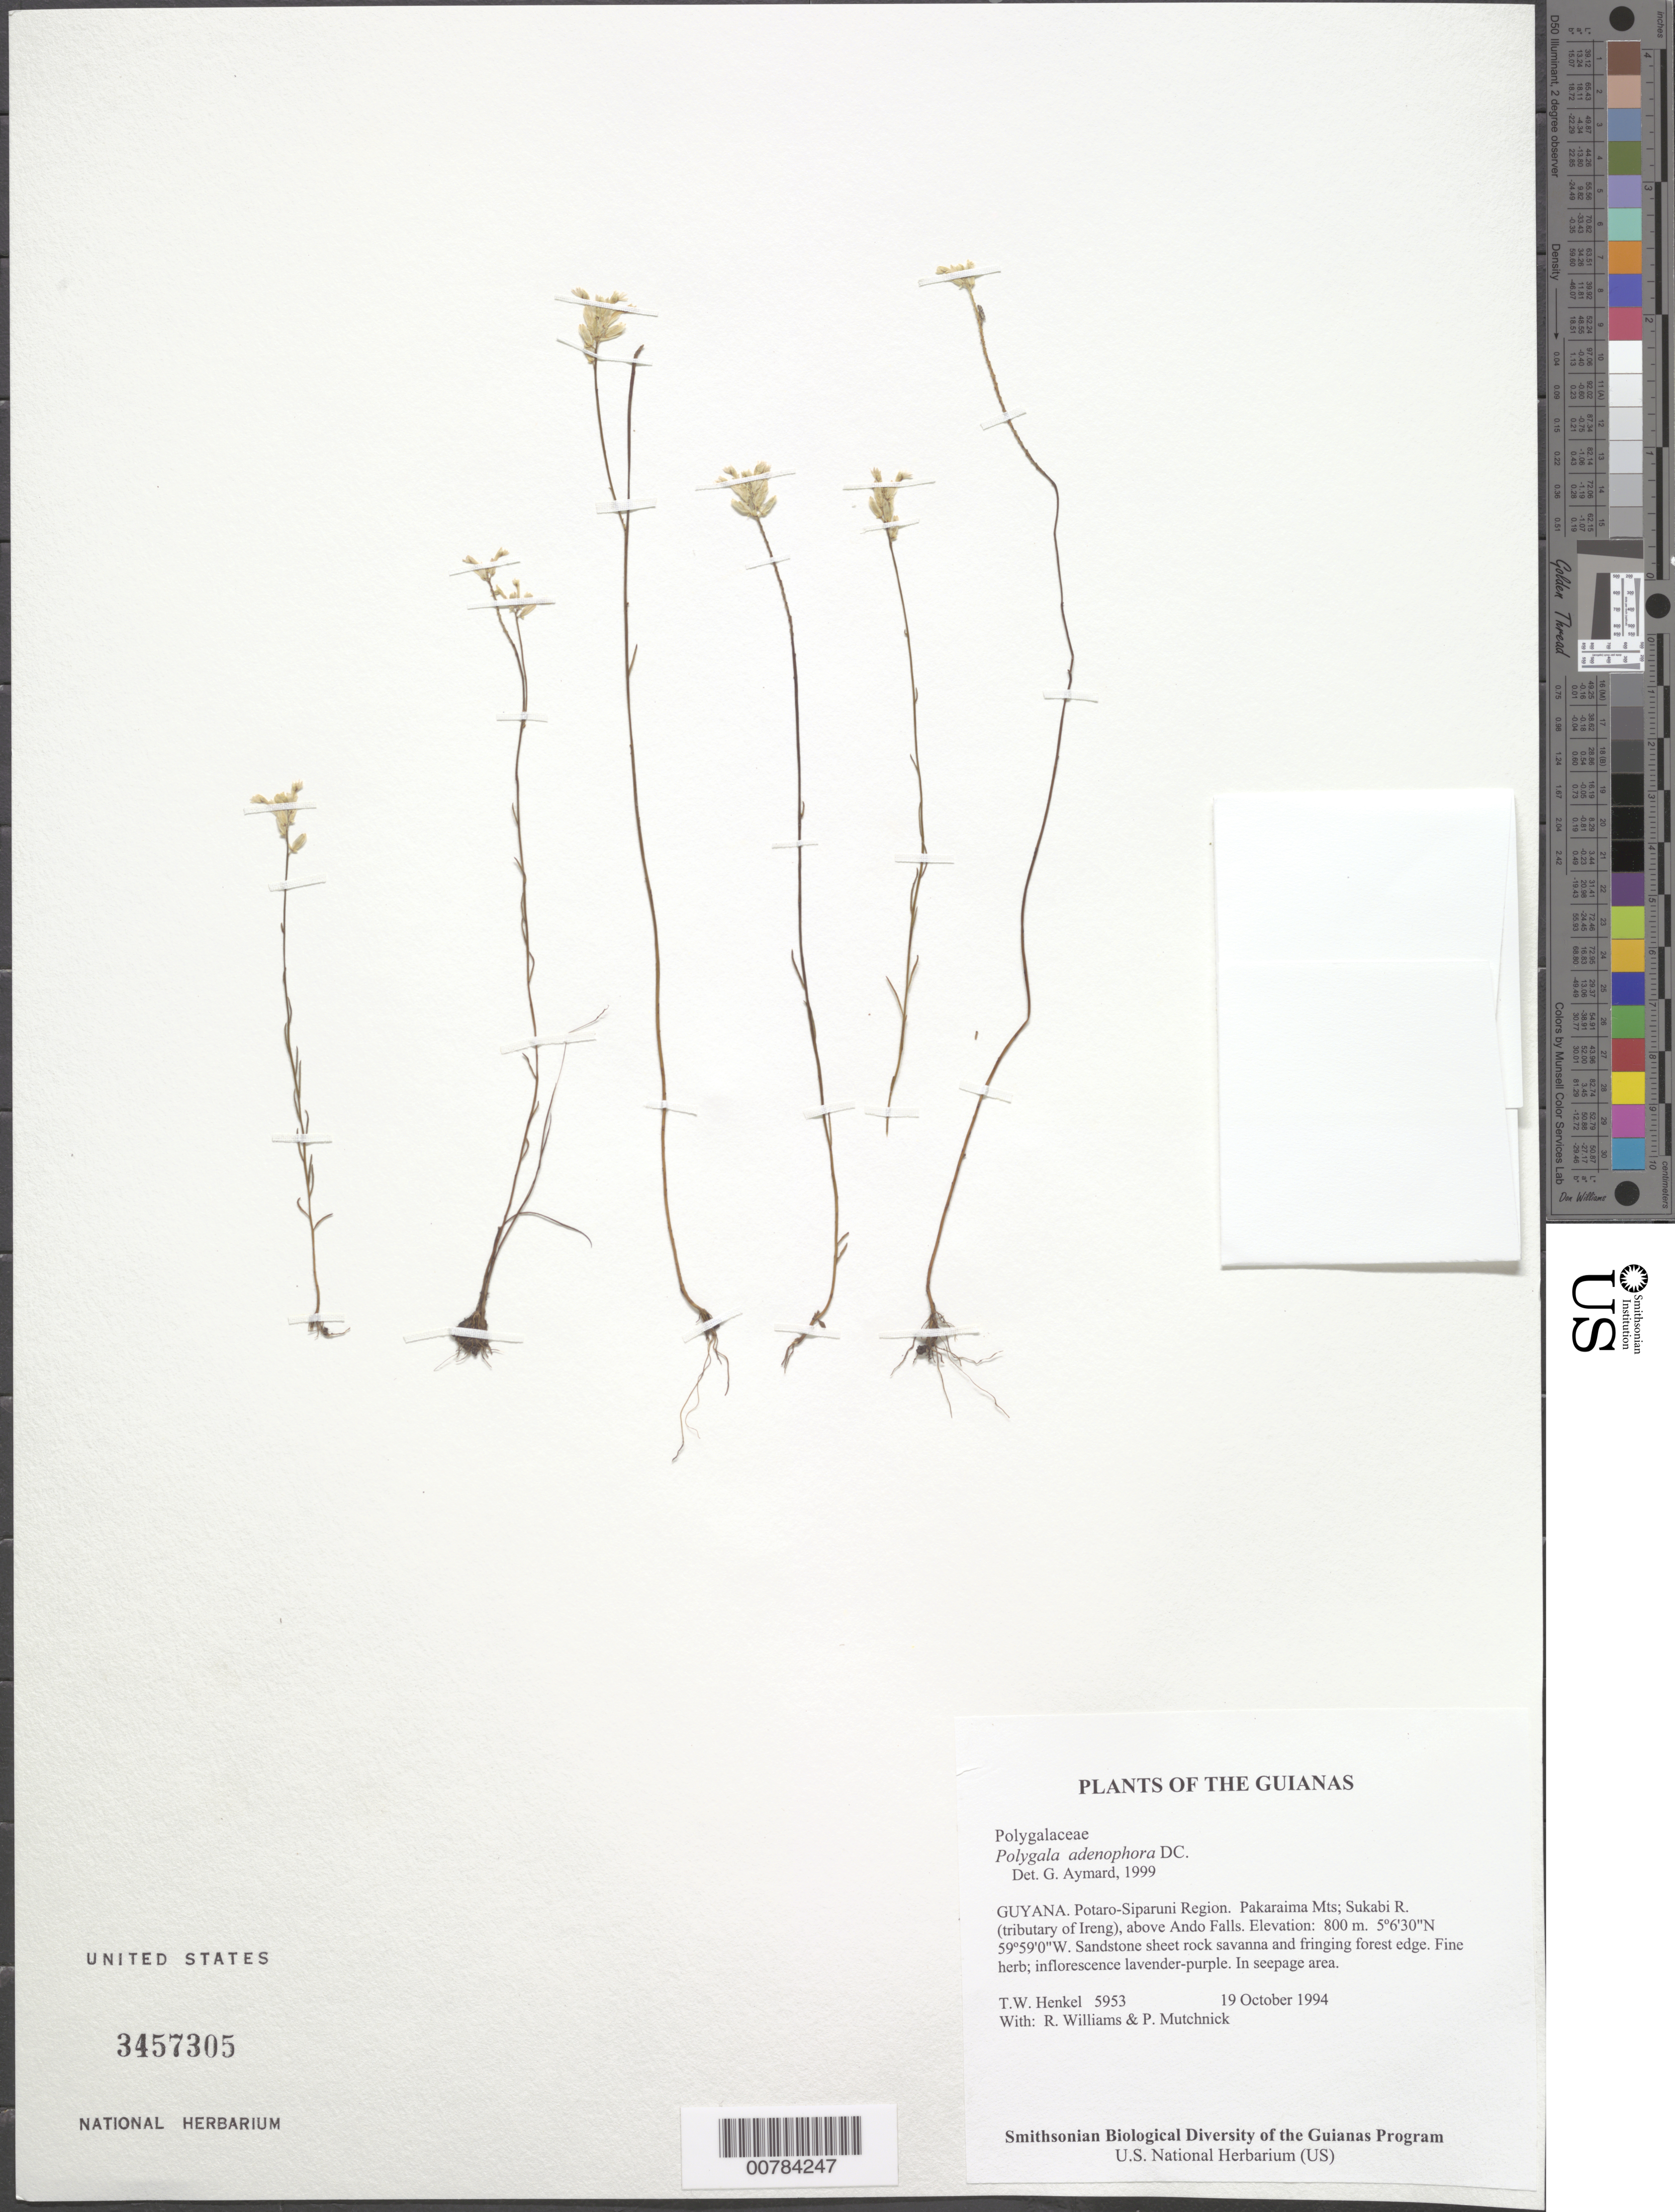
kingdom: Plantae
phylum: Tracheophyta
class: Magnoliopsida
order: Fabales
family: Polygalaceae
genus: Polygala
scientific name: Polygala adenophora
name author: DC.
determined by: Aymard C., G. A., (PORT), Univ. Nac. Exp. de los Llanos Ezequiel Zamora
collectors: T. Henkel, R. Williams & P. Mutchnick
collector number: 5953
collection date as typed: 19 October 1994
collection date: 1994-10-19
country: Guyana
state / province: Potaro-Siparuni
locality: Pakaraima Mts; Sukabi R. (tributary of Ireng), above Ando Falls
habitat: Sandstone sheet rock savanna and fringing forest edge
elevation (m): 800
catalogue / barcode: US 3457305